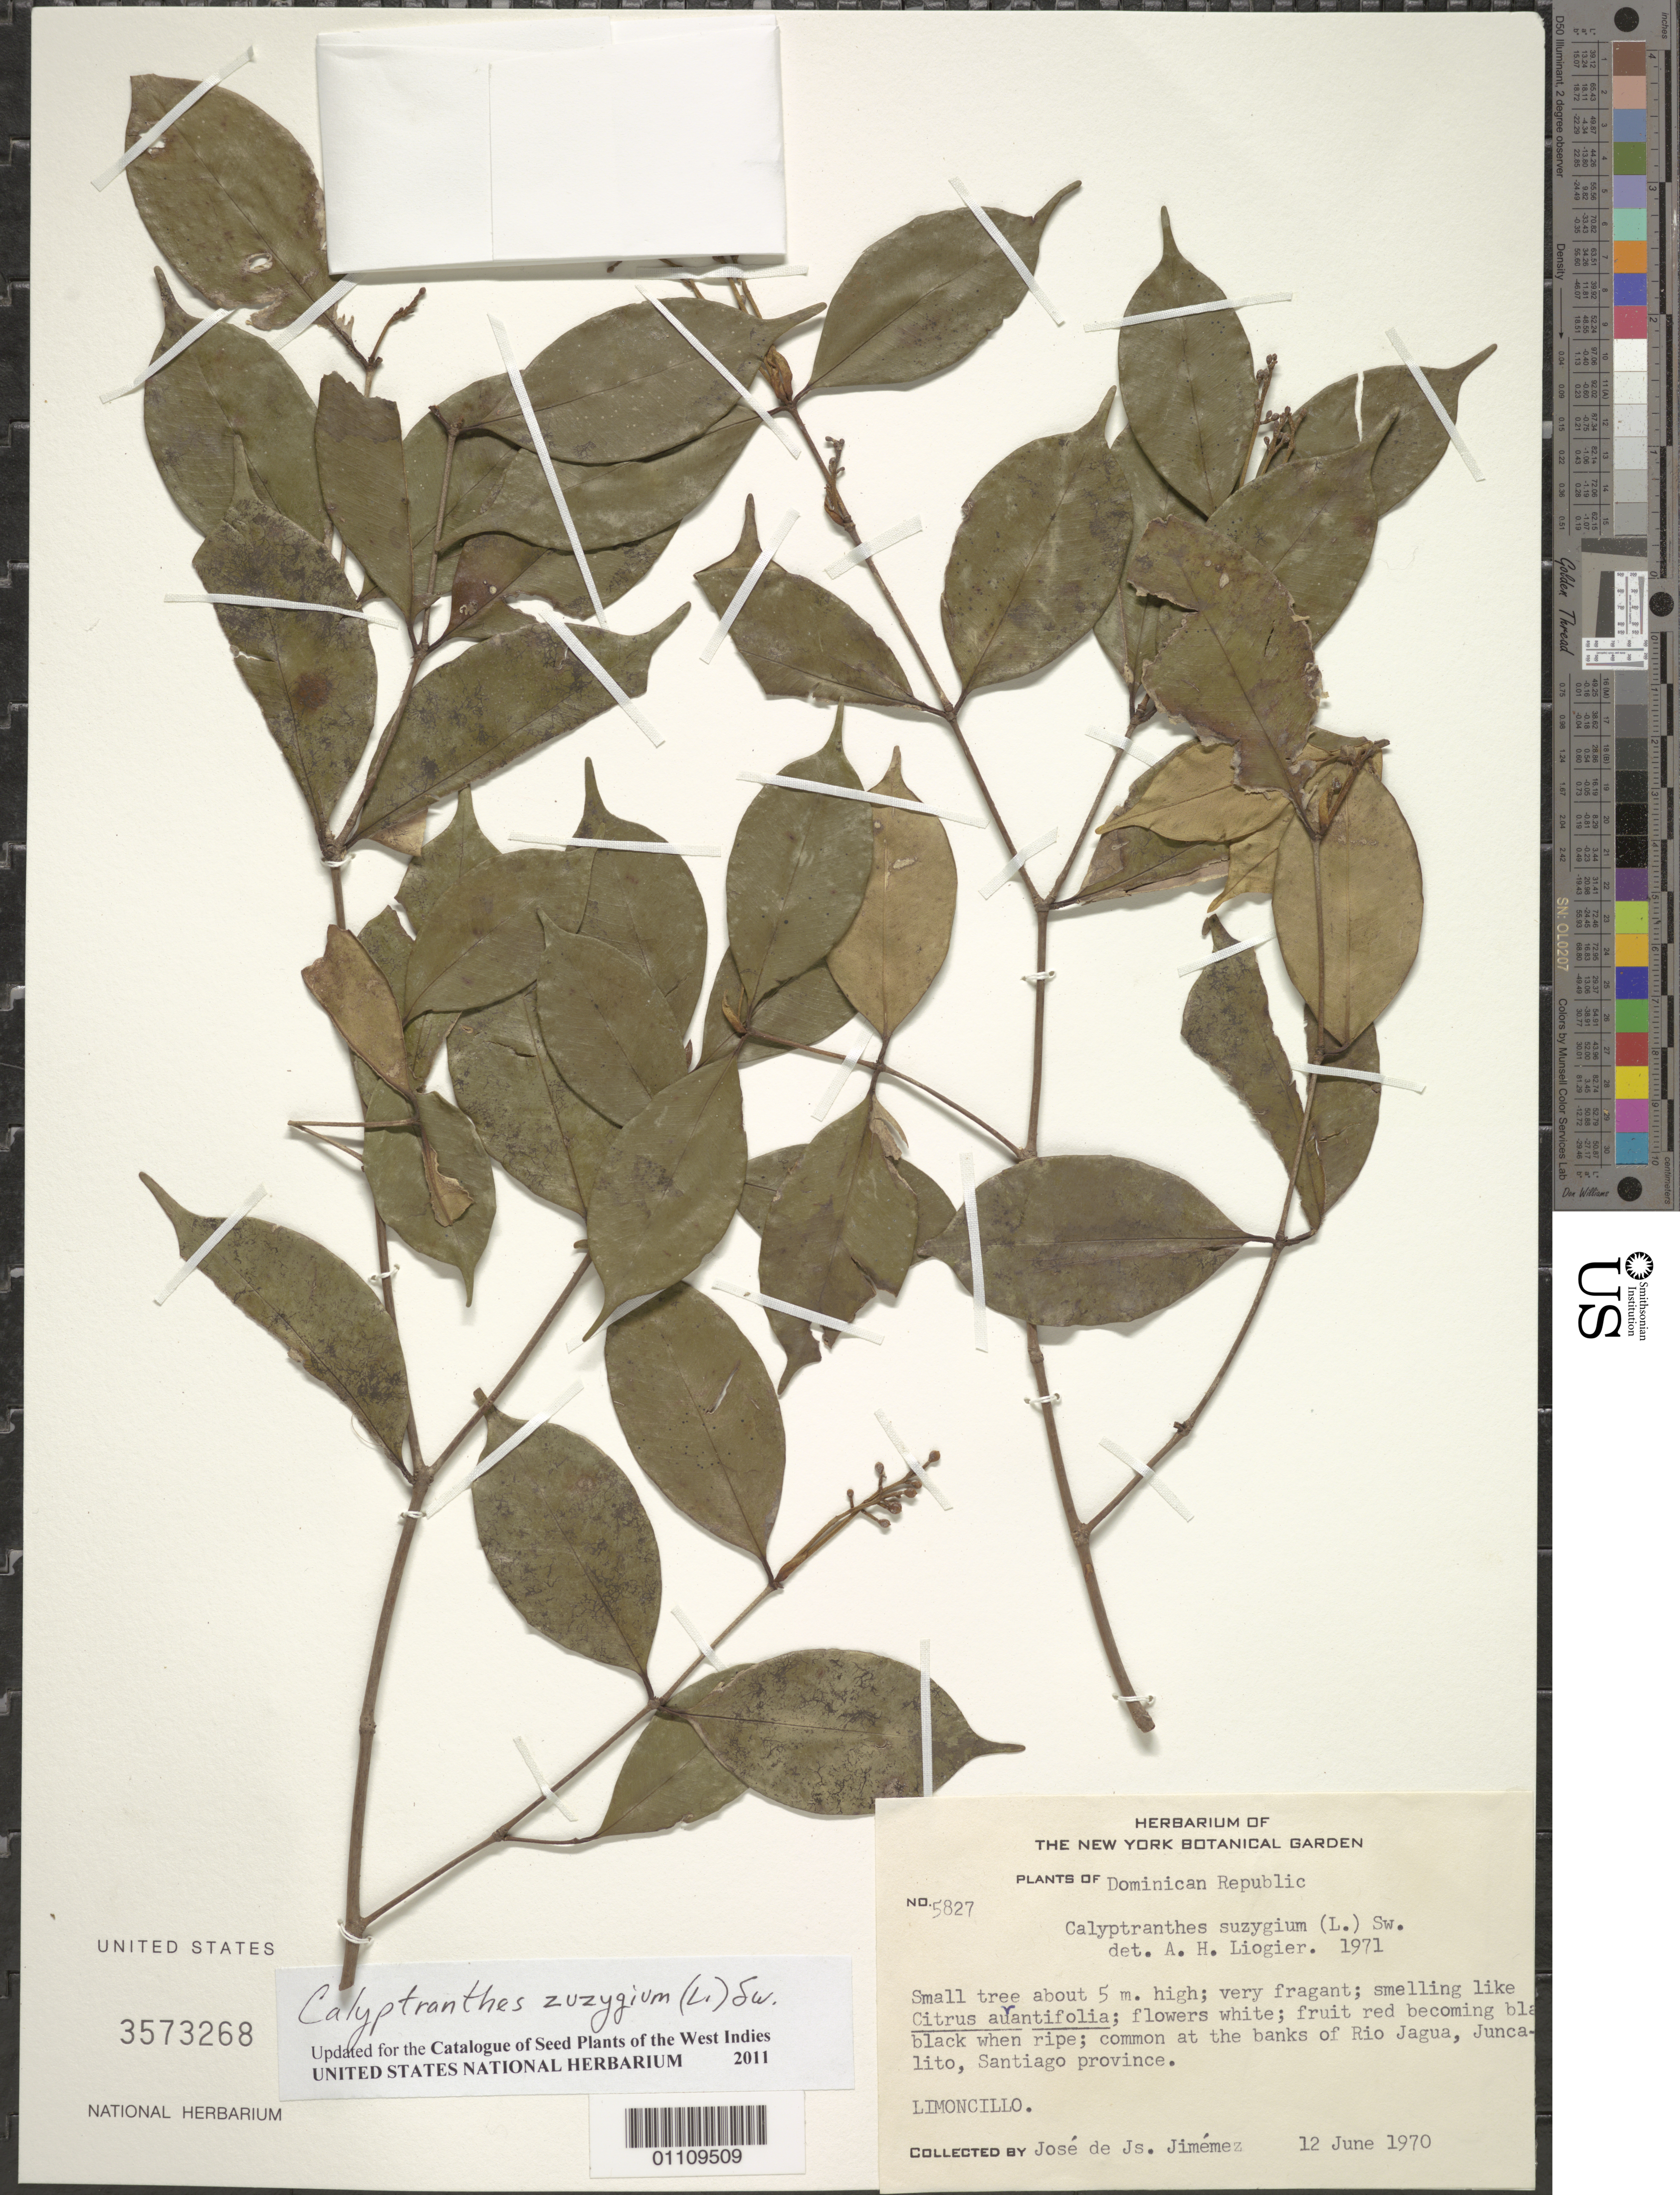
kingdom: Plantae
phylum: Tracheophyta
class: Magnoliopsida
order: Myrtales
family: Myrtaceae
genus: Myrcia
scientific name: Myrcia zuzygium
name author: (L.) A.R. Lourenço & E. Lucas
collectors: J. J. Jiménez Almonte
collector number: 5827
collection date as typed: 12 Jun 1970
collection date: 1970-06-12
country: Dominican Republic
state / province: Santiago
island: Hispaniola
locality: Rio Jagua, Juncalito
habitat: Common banks of river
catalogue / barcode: US 3573268